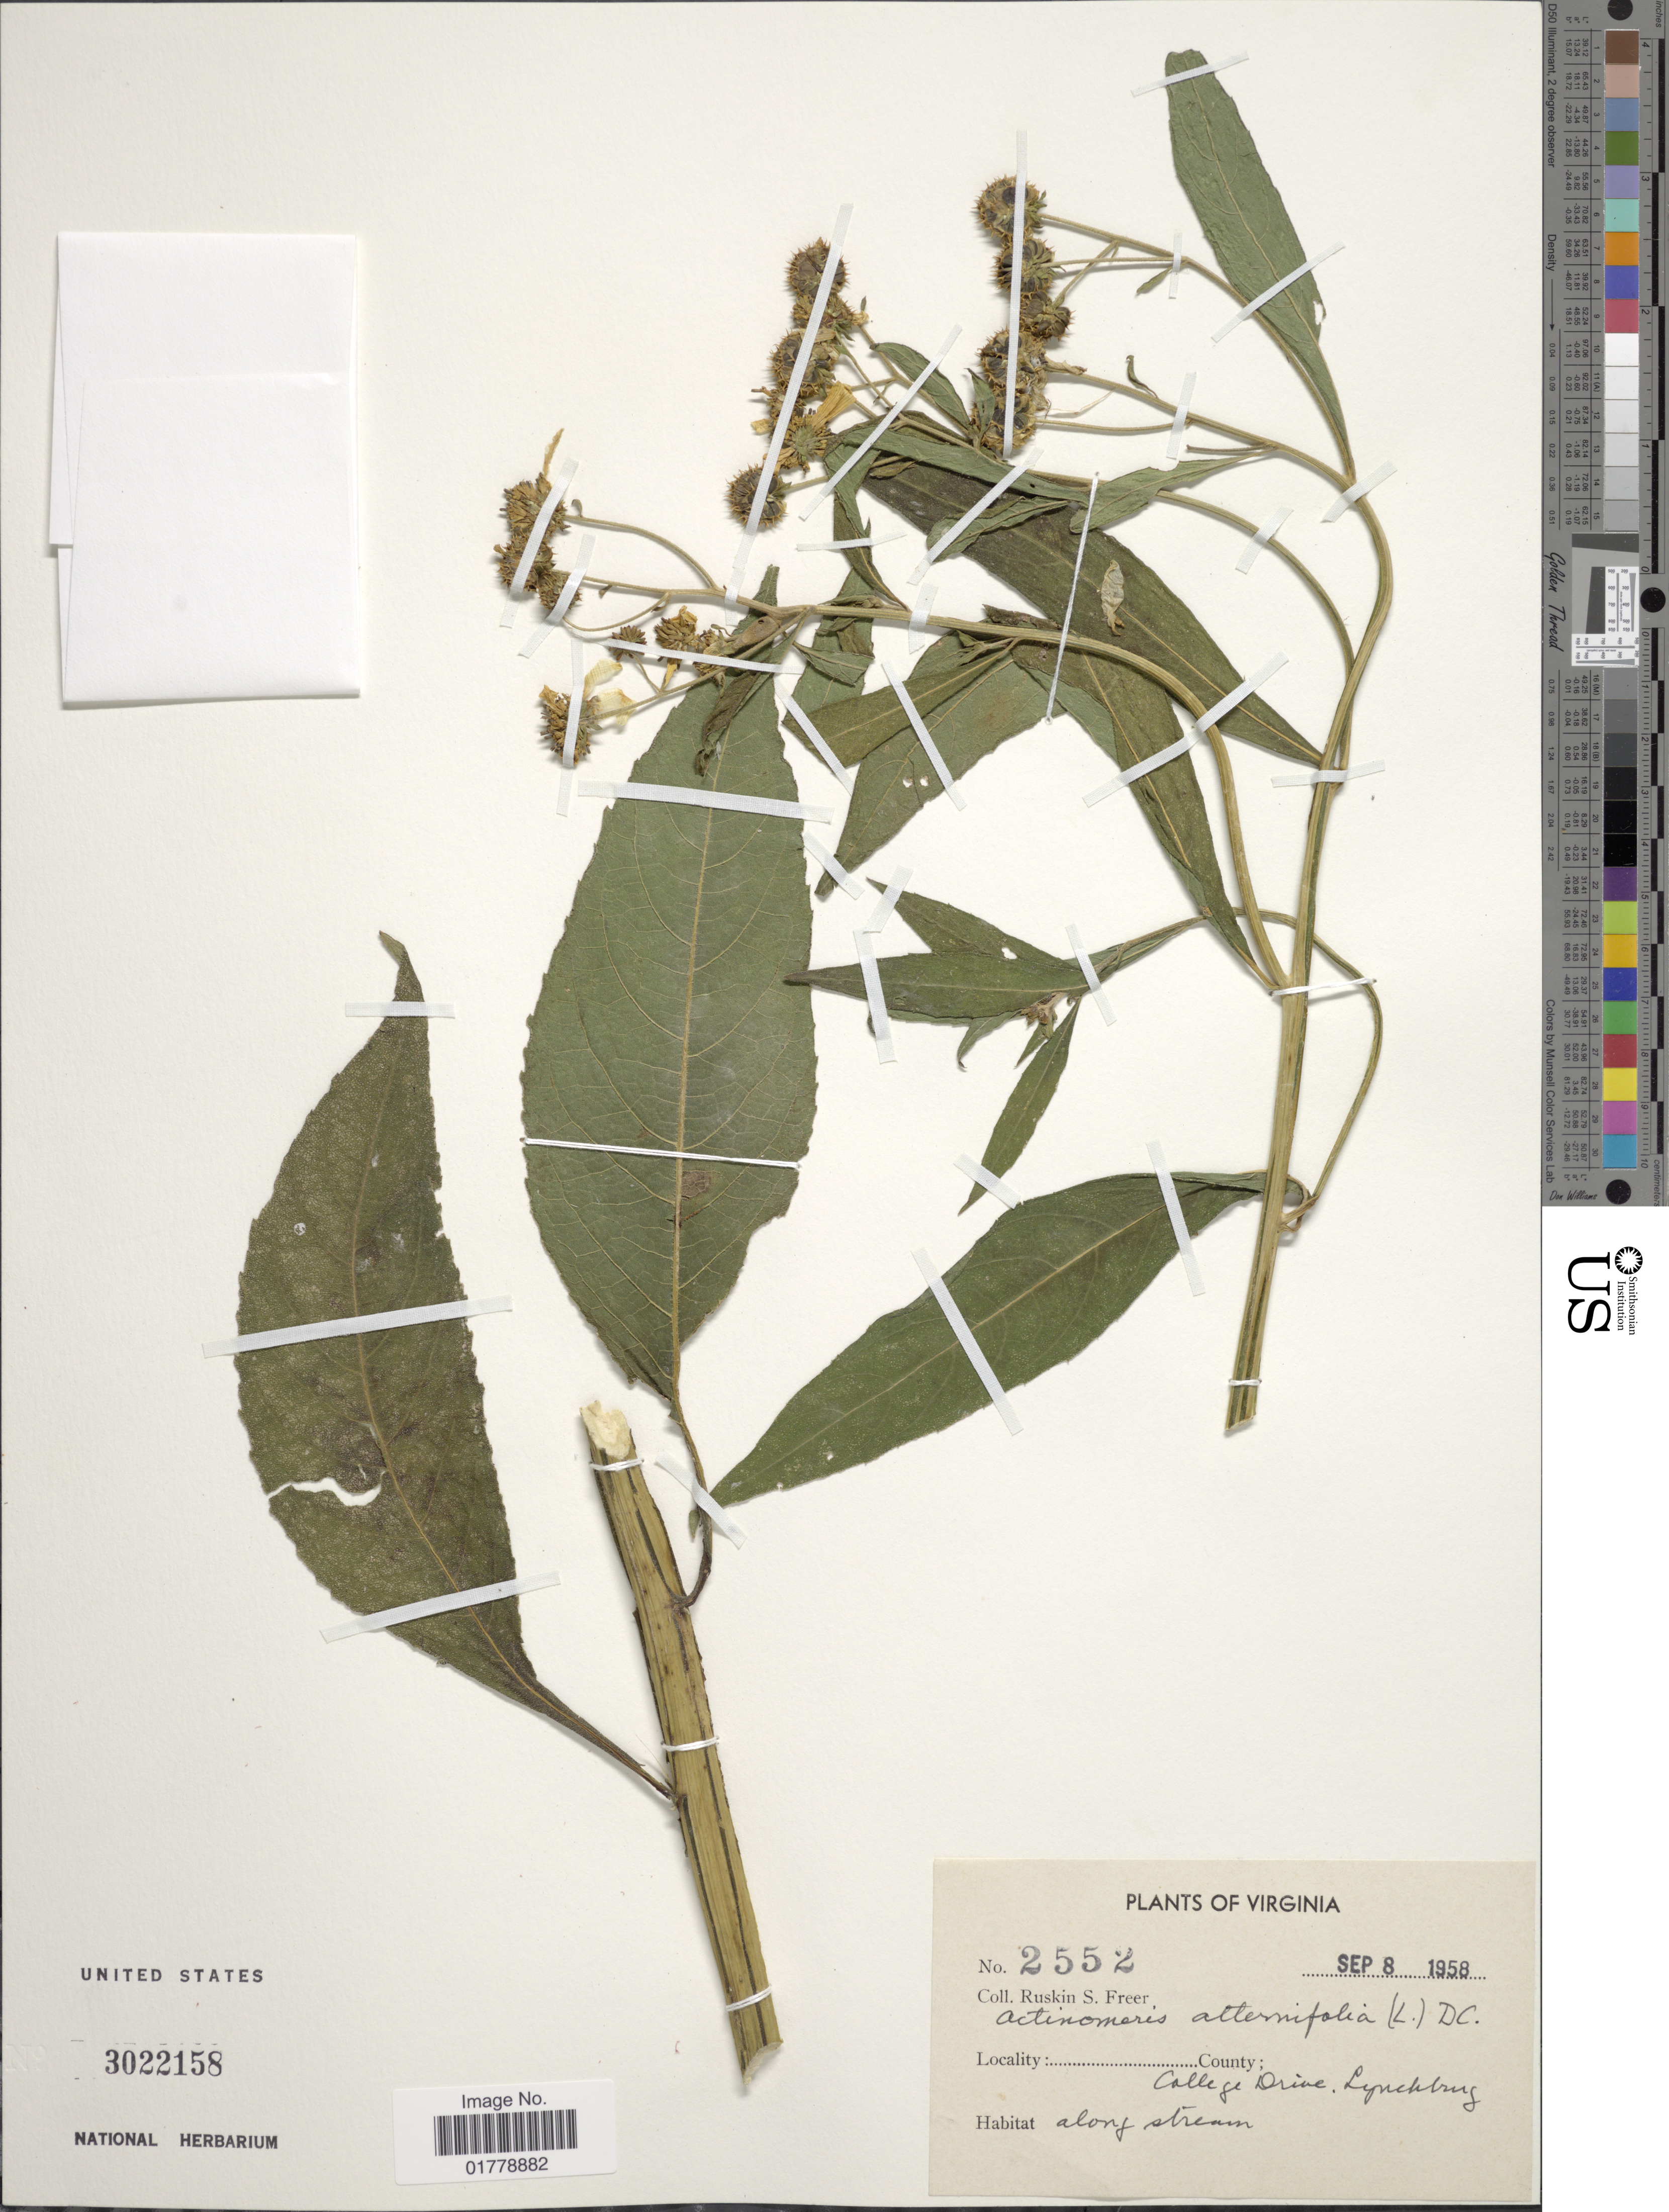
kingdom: Plantae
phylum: Tracheophyta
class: Magnoliopsida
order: Asterales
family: Asteraceae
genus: Verbesina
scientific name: Verbesina alternifolia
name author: (L.) Britton ex Kearney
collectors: R. Freer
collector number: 2552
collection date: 1958-09-08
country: United States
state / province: Virginia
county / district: City of Lynchburg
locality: College Drive, Lynchburg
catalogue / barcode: US 3022158